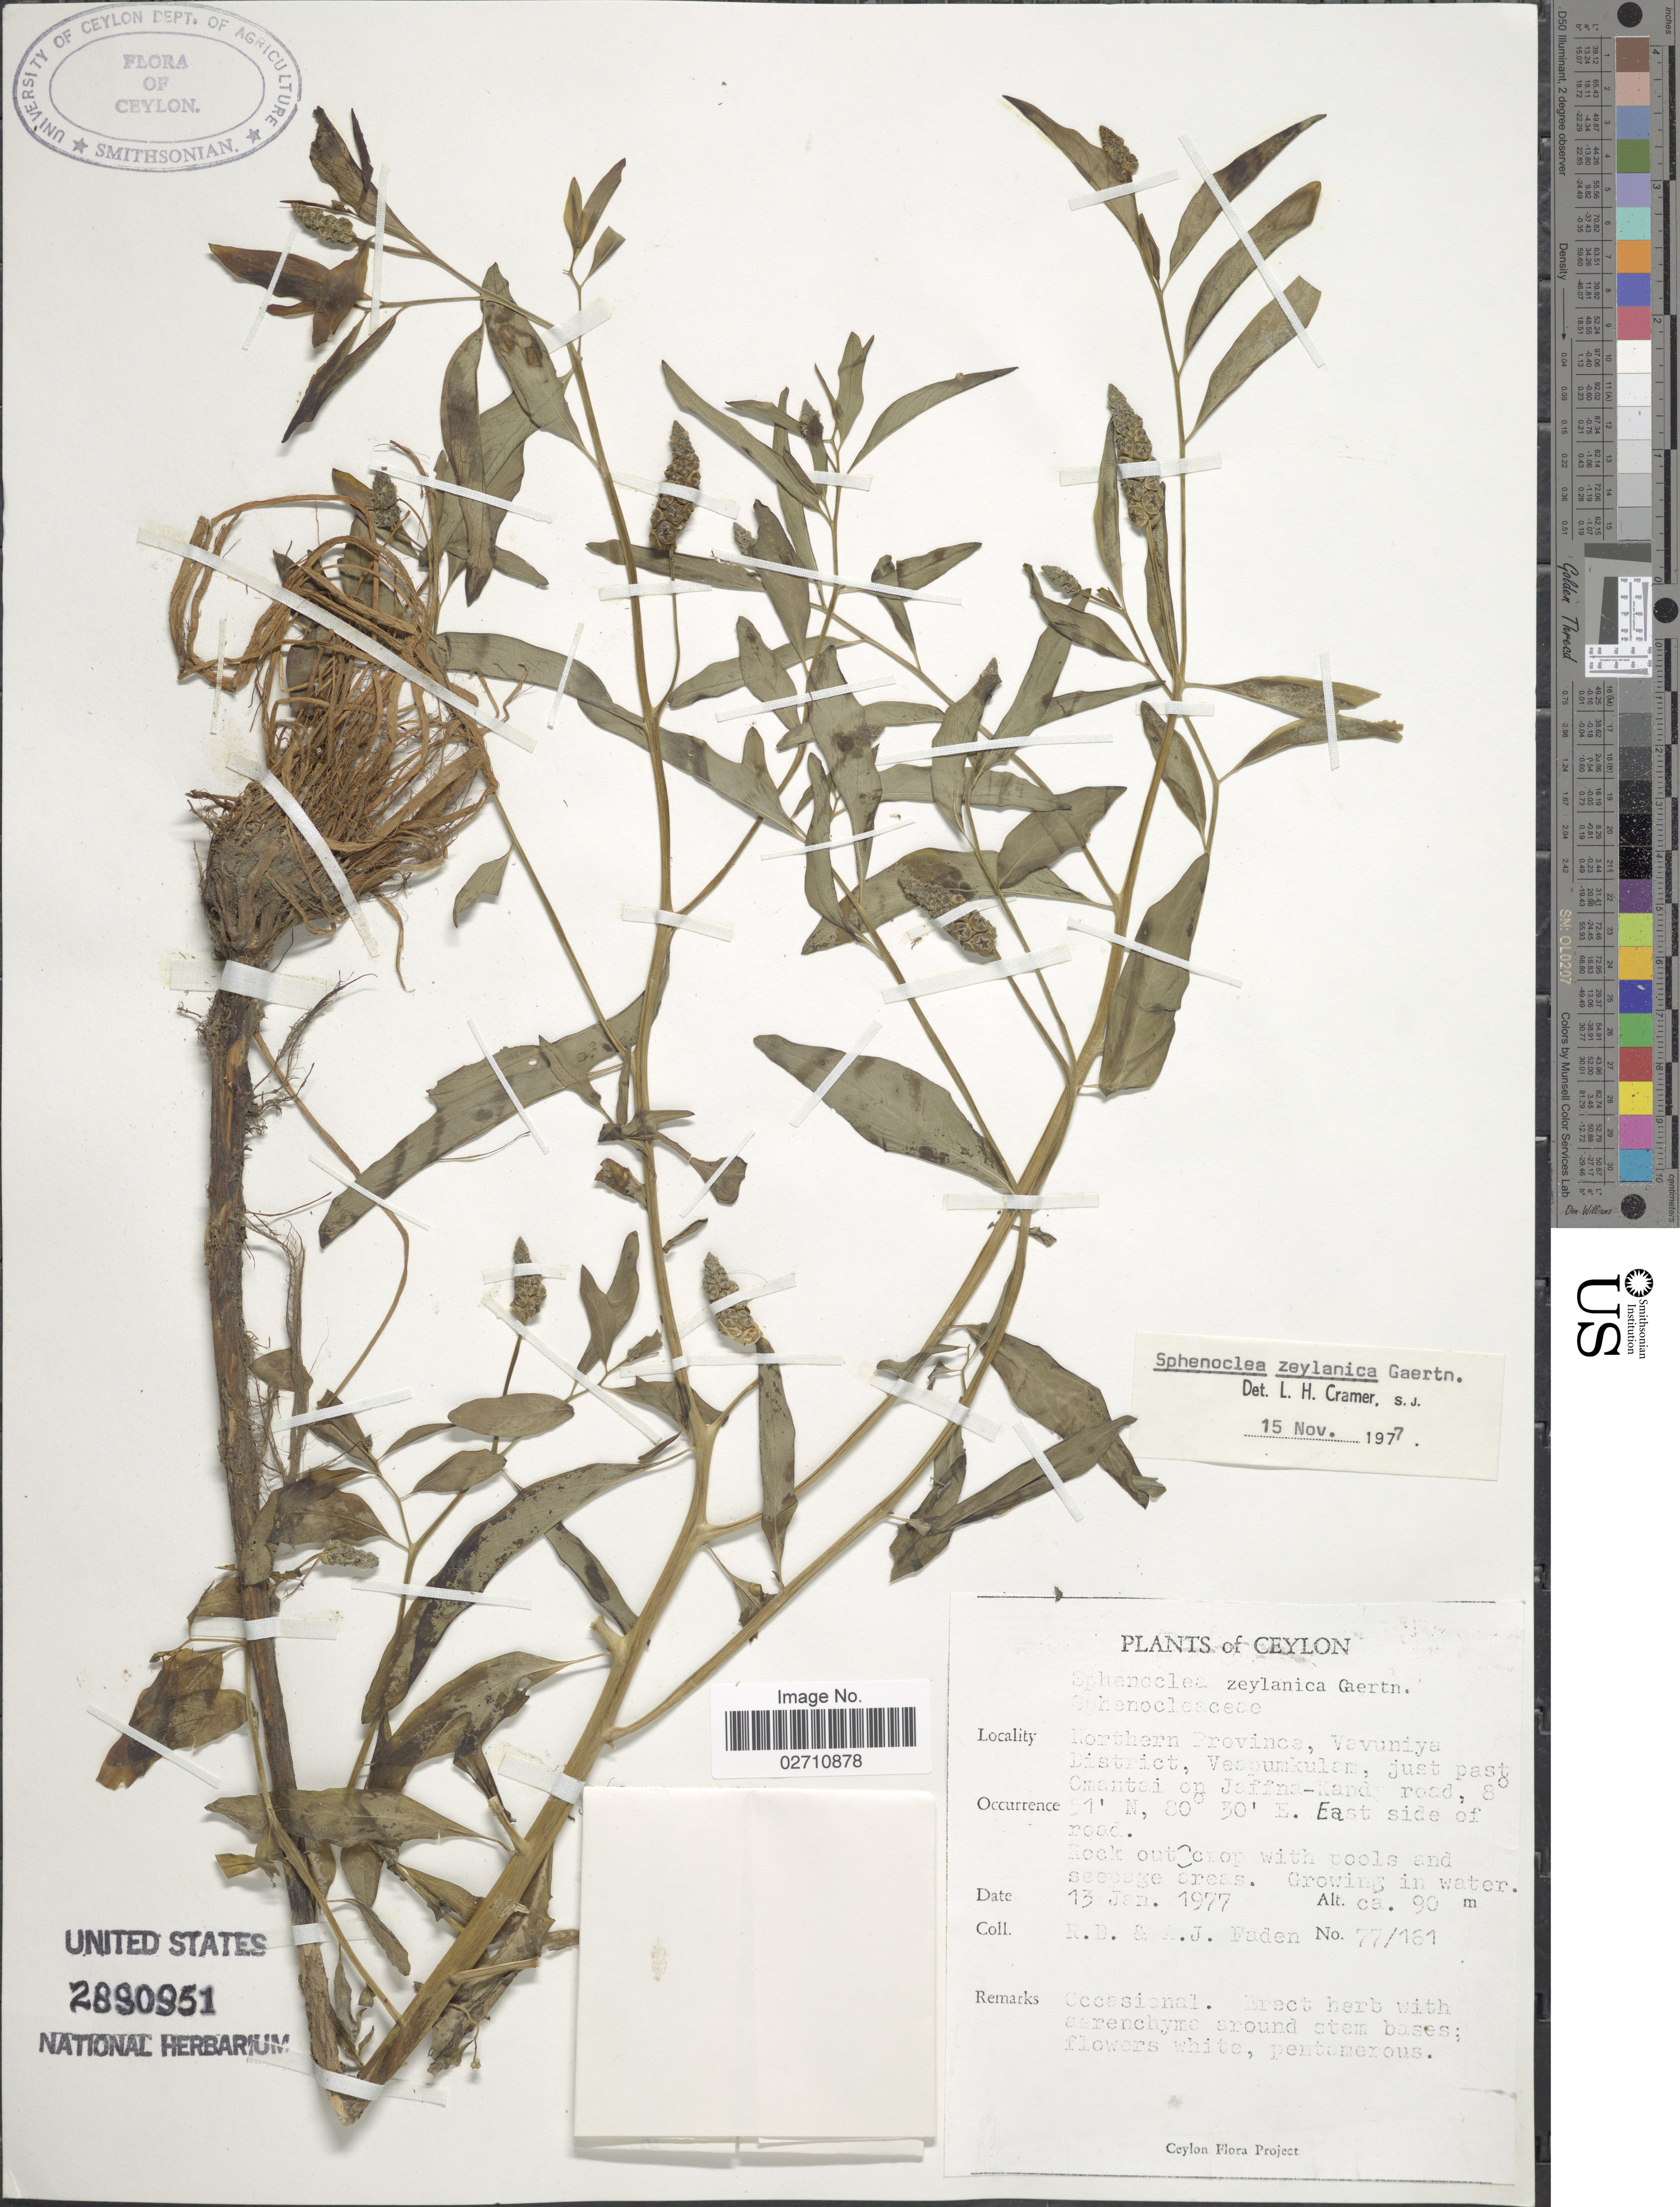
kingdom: Plantae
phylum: Tracheophyta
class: Magnoliopsida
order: Solanales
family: Sphenocleaceae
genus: Sphenoclea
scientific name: Sphenoclea zeylanica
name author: Gaertn.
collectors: R. B. Faden & A. J. Faden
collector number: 77/161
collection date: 1977-01-13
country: Sri Lanka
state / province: Northern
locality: Ceylon. Vavuniya District, Veapumkulam, just par Omantai on Jaffna-Kandy road. East side of road [interpreted]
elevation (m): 90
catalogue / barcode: US 2890951